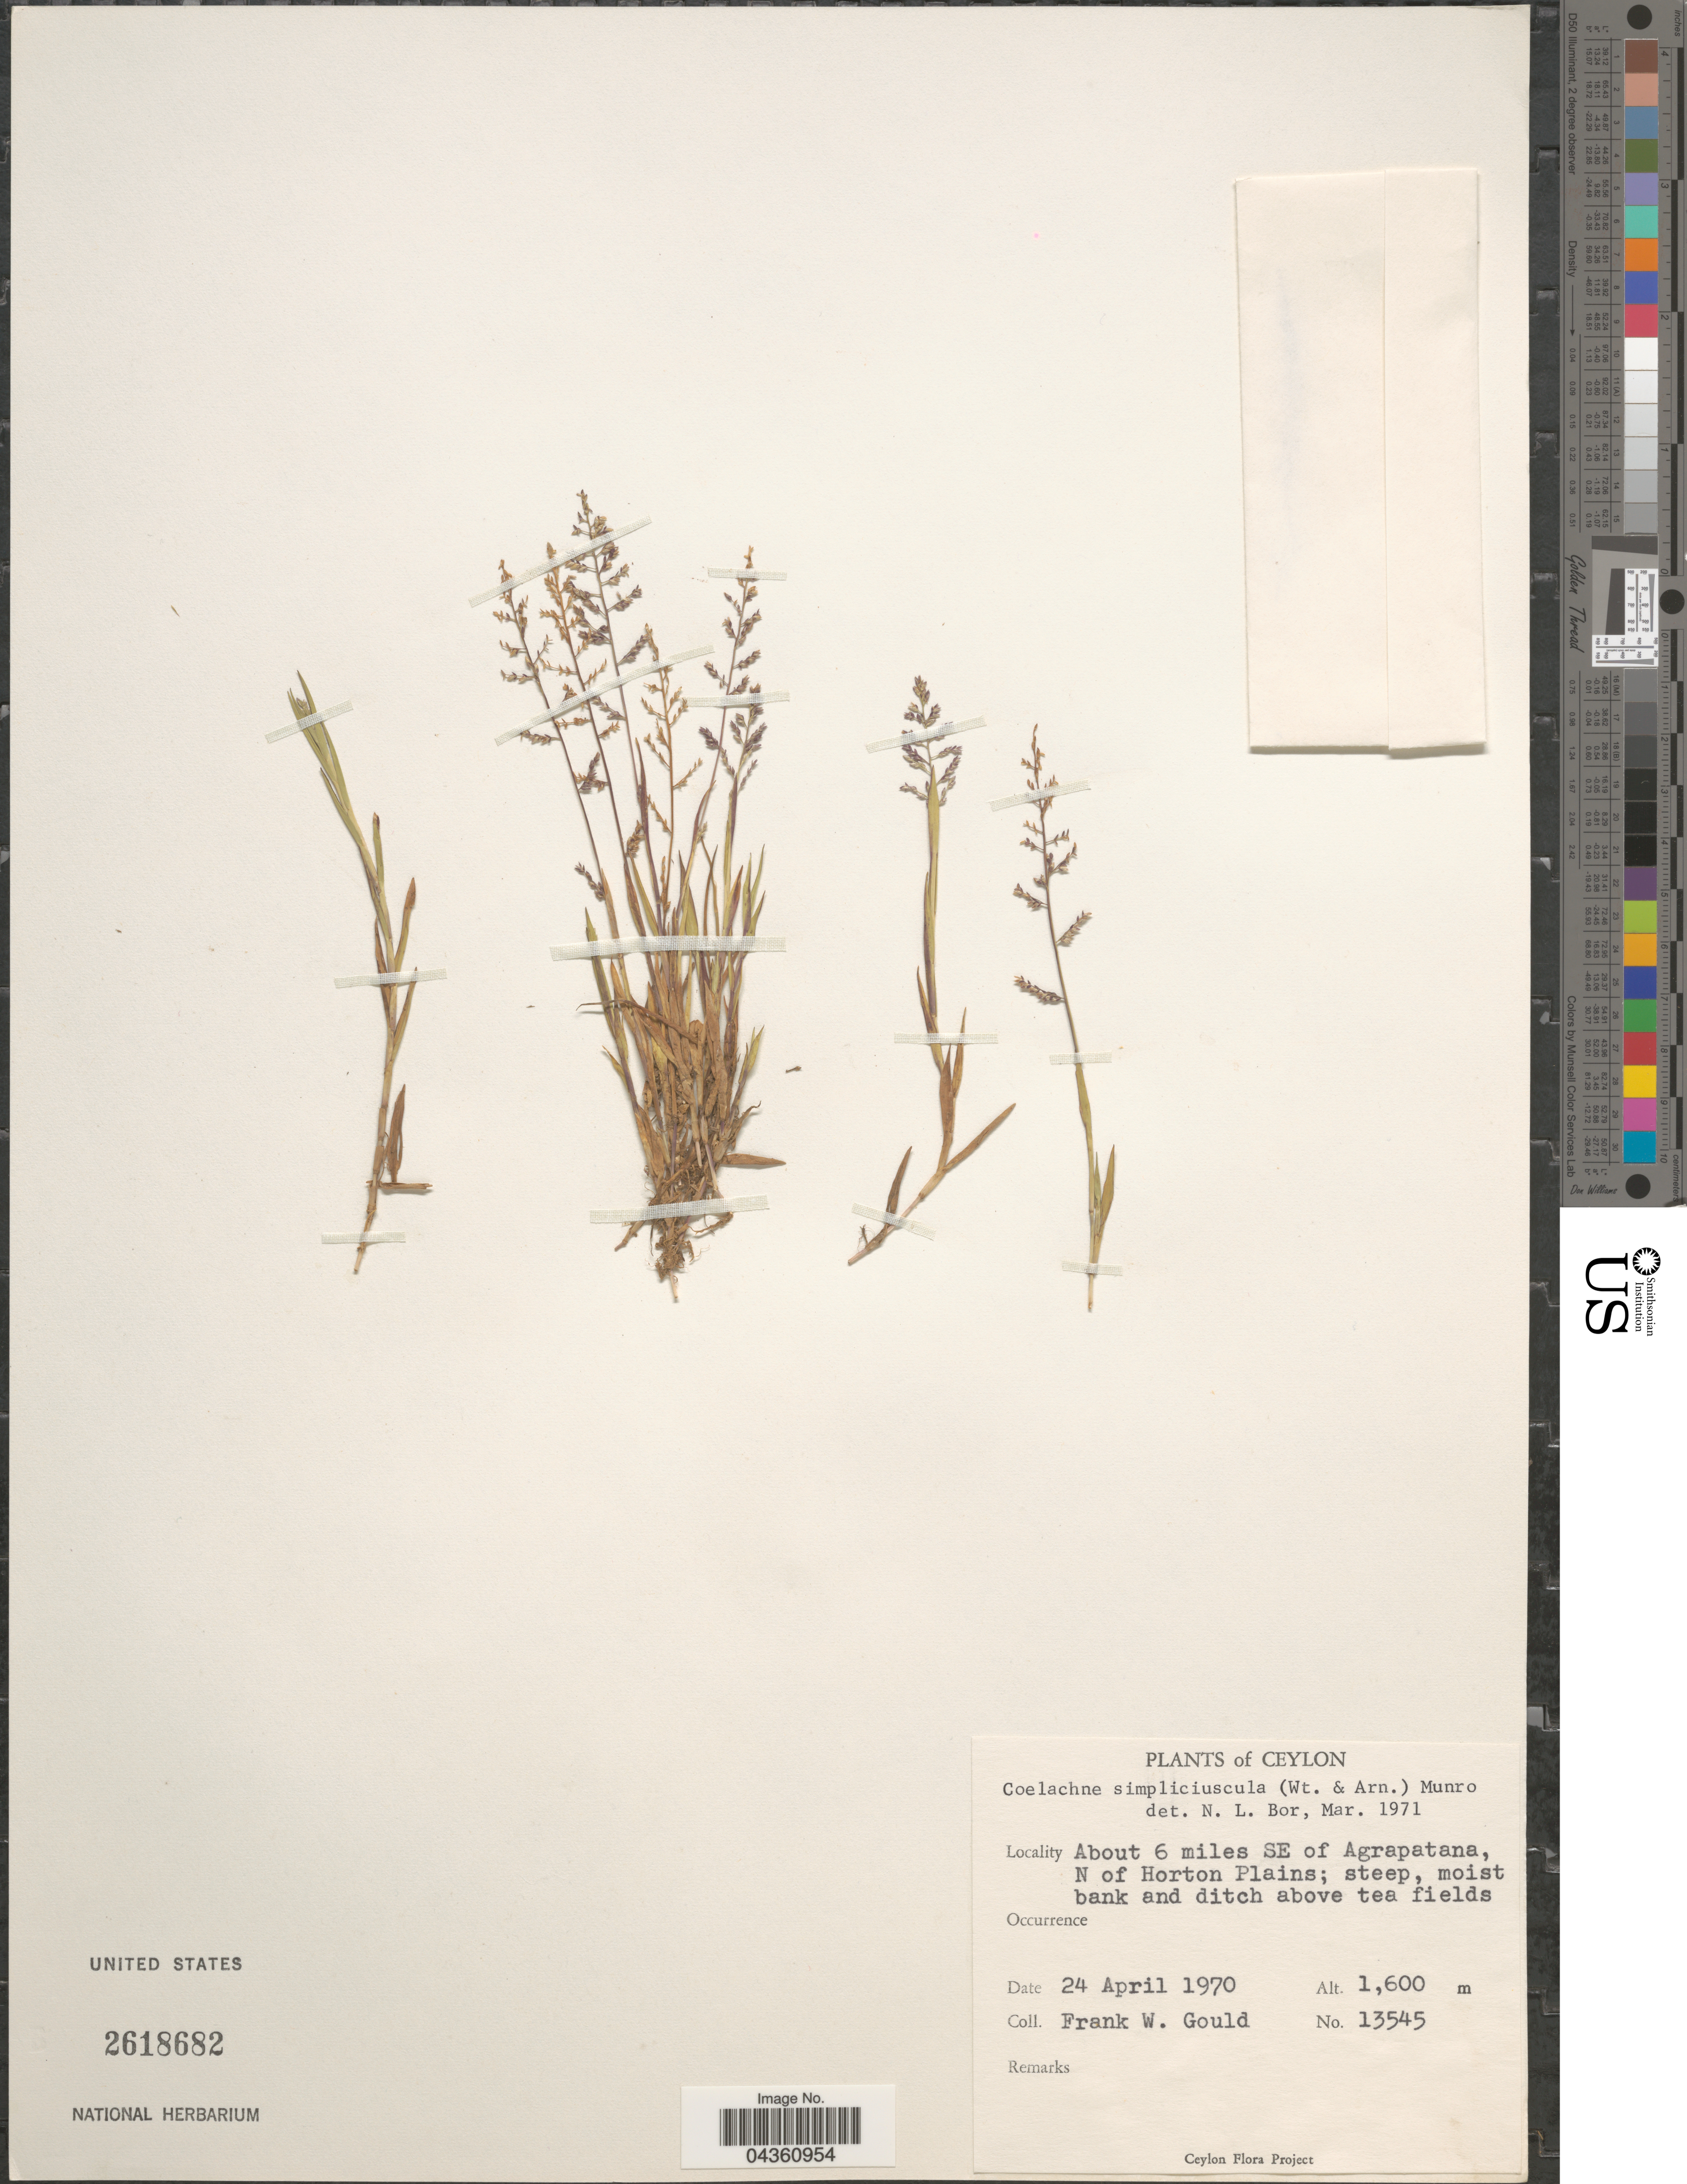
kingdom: Plantae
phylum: Tracheophyta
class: Liliopsida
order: Poales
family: Poaceae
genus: Coelachne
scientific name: Coelachne simpliciuscula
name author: (Wight & Arn. ex Steud.) Munro ex Benth.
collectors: F. W. Gould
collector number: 13545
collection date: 1970-04-24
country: Sri Lanka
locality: Ceylon. About 6 miles SE of Agrapatana, N of Horton Plains.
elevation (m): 1600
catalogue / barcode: US 2618682